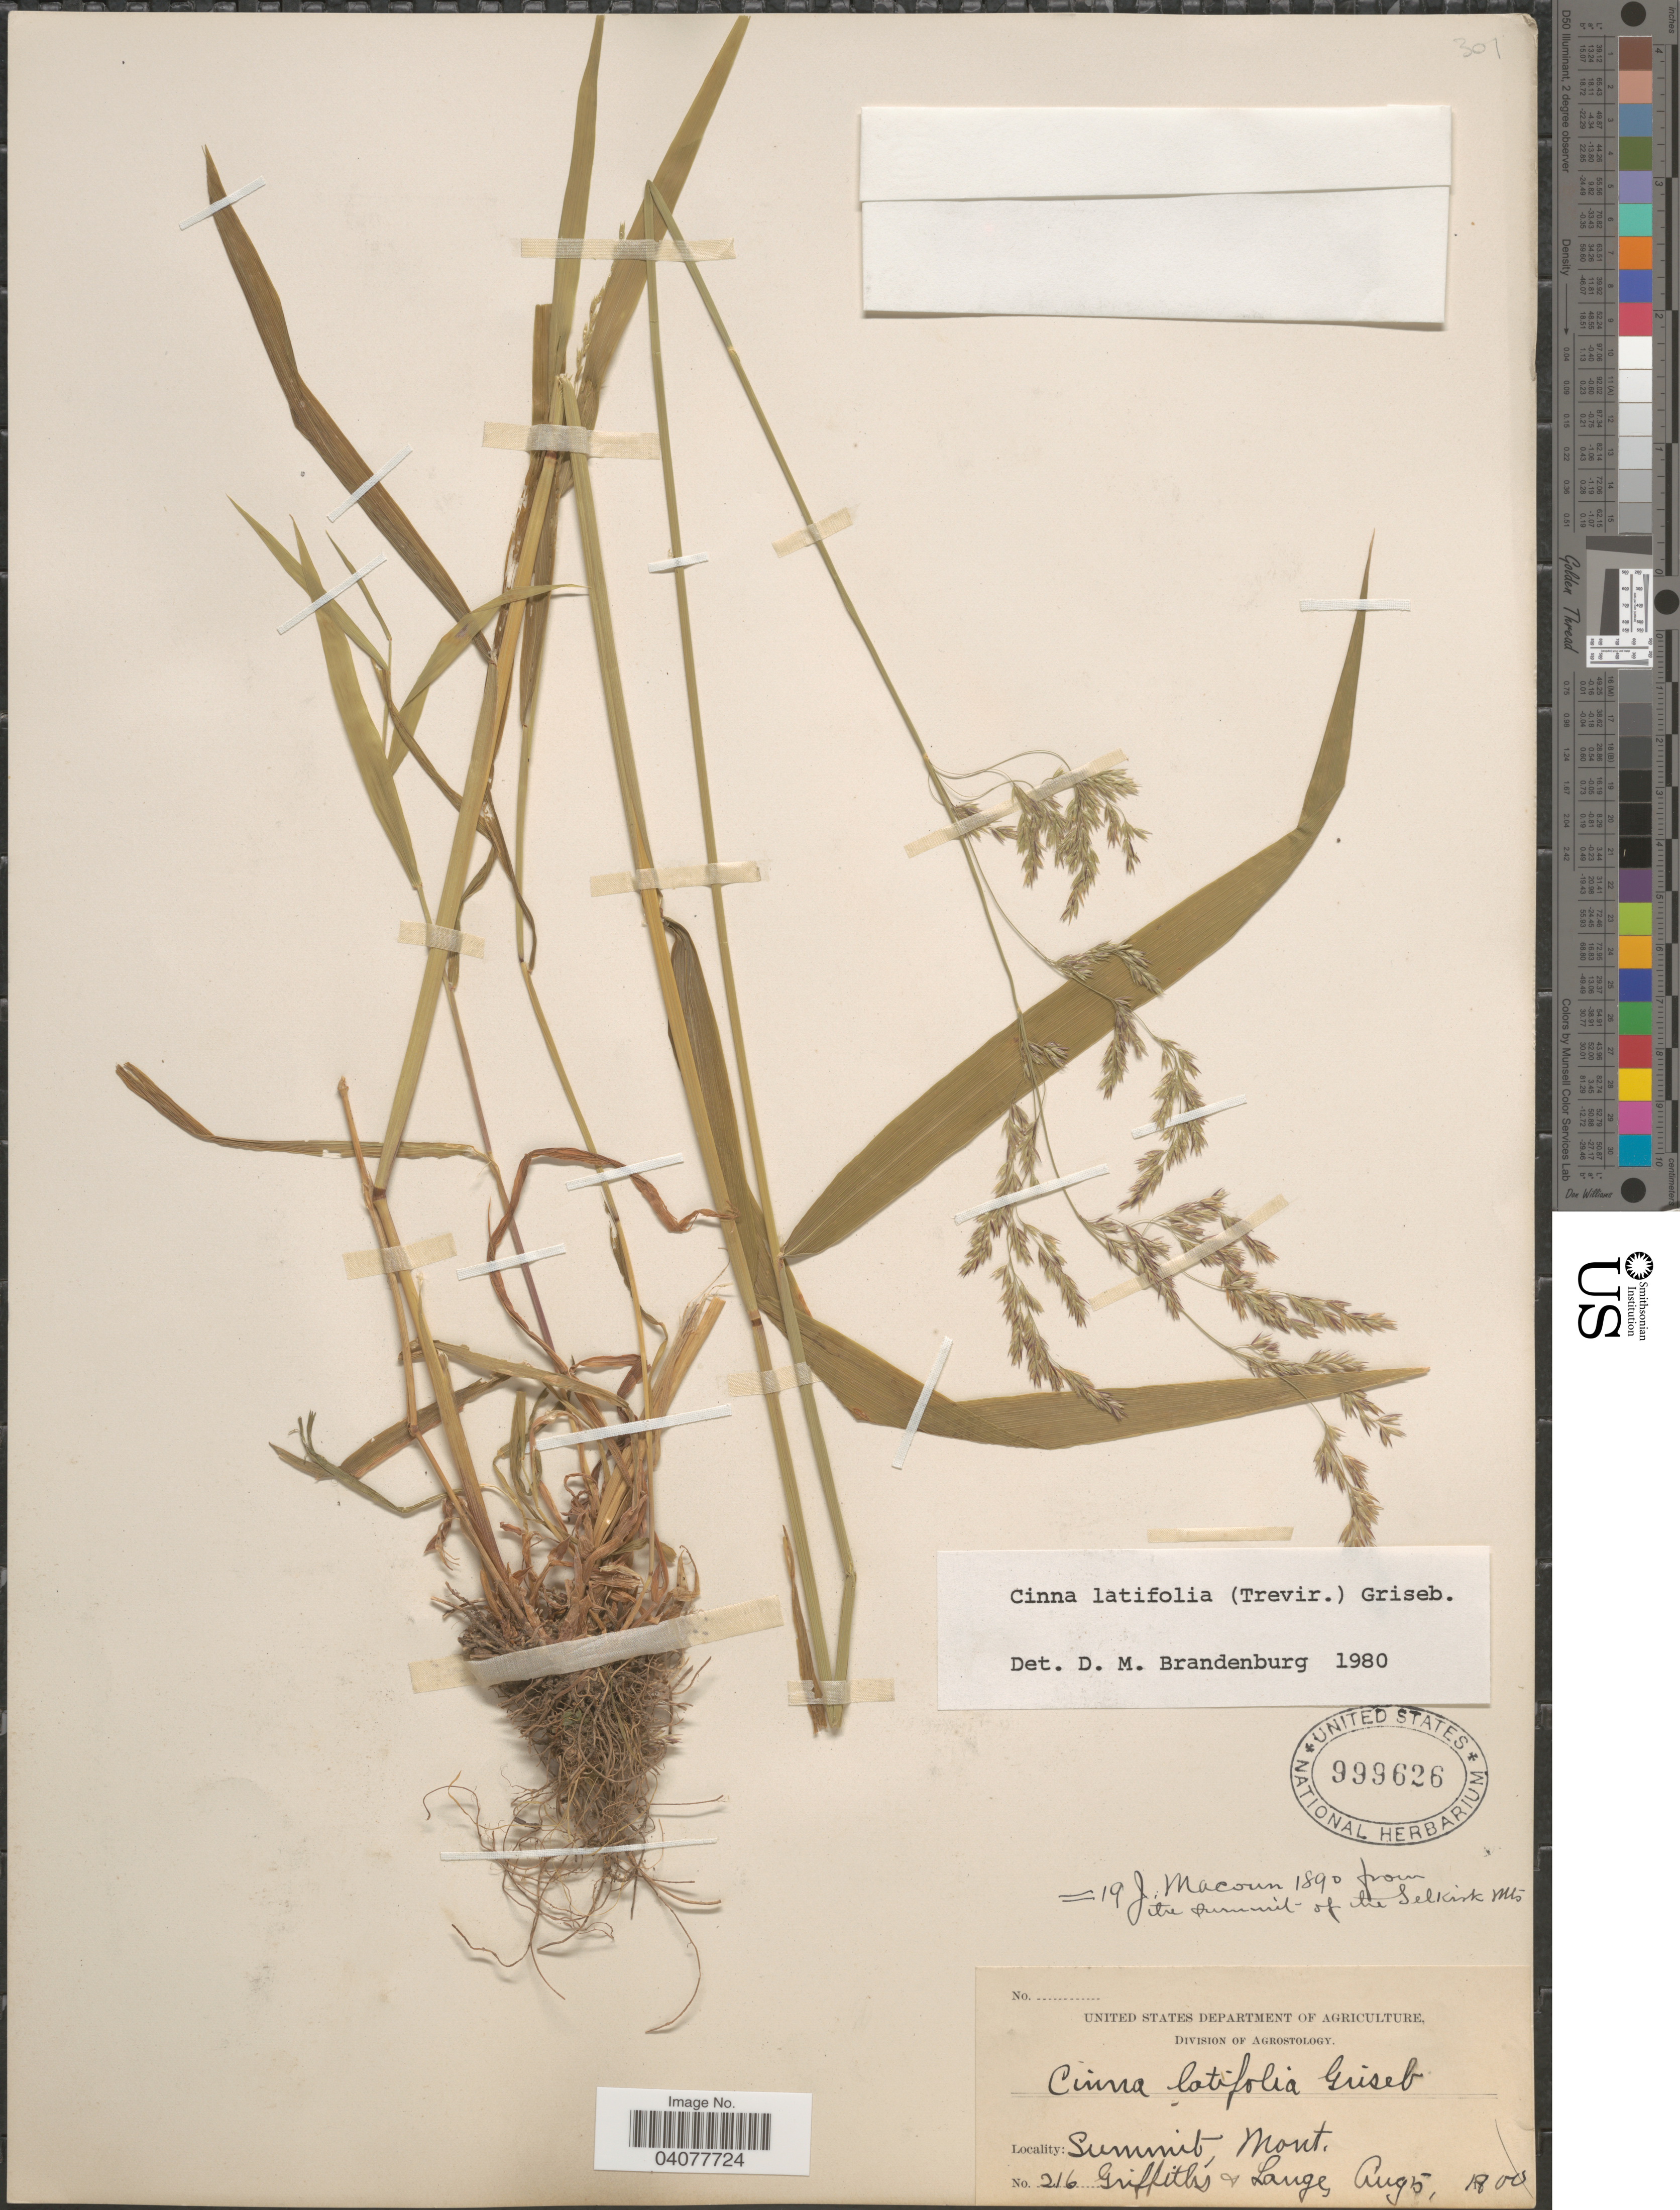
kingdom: Plantae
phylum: Tracheophyta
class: Liliopsida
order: Poales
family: Poaceae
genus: Cinna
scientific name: Cinna latifolia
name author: (Trevir. ex Goeppert) Griseb.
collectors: -- Griffiths & -- Lange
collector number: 216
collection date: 1800-08-05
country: United States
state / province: Montana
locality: Summit.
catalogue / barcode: US 999626